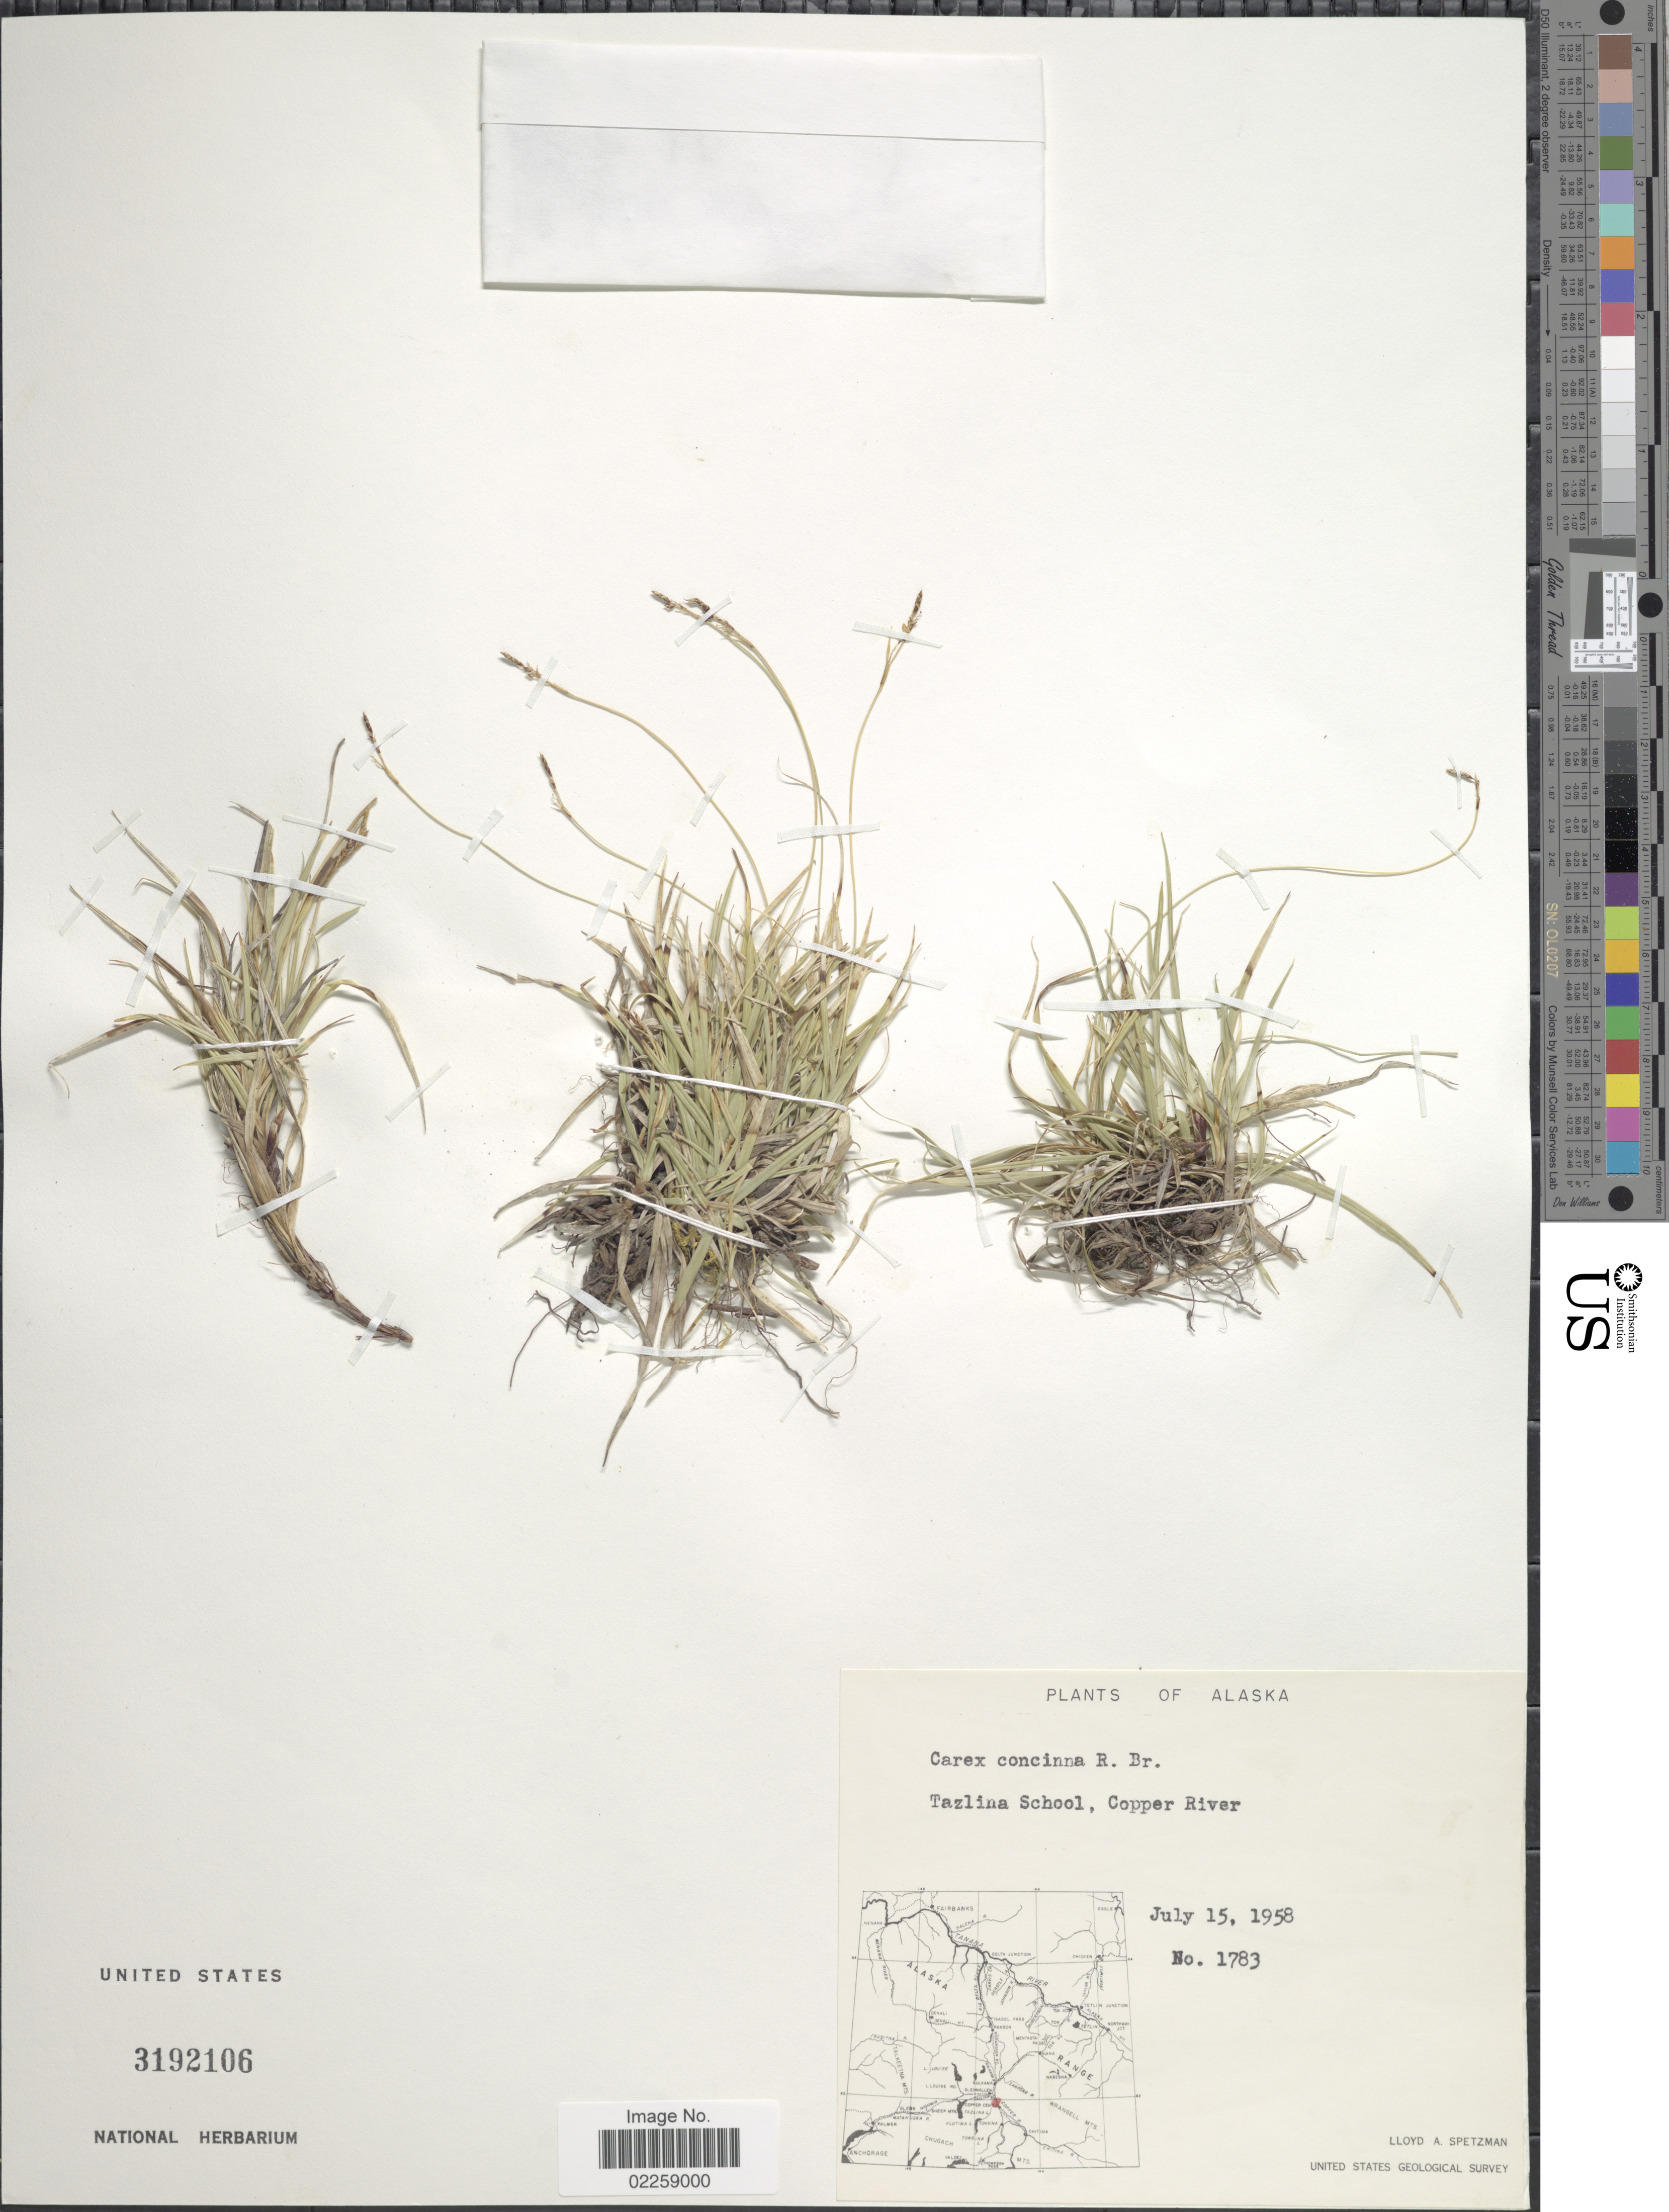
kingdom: Plantae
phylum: Tracheophyta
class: Liliopsida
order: Poales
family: Cyperaceae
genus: Carex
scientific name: Carex concinna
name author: R. Br.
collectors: L. Spetzman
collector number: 1783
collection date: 1958-07-15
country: United States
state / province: Alaska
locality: Tazlina School, Copper River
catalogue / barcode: US 3192106